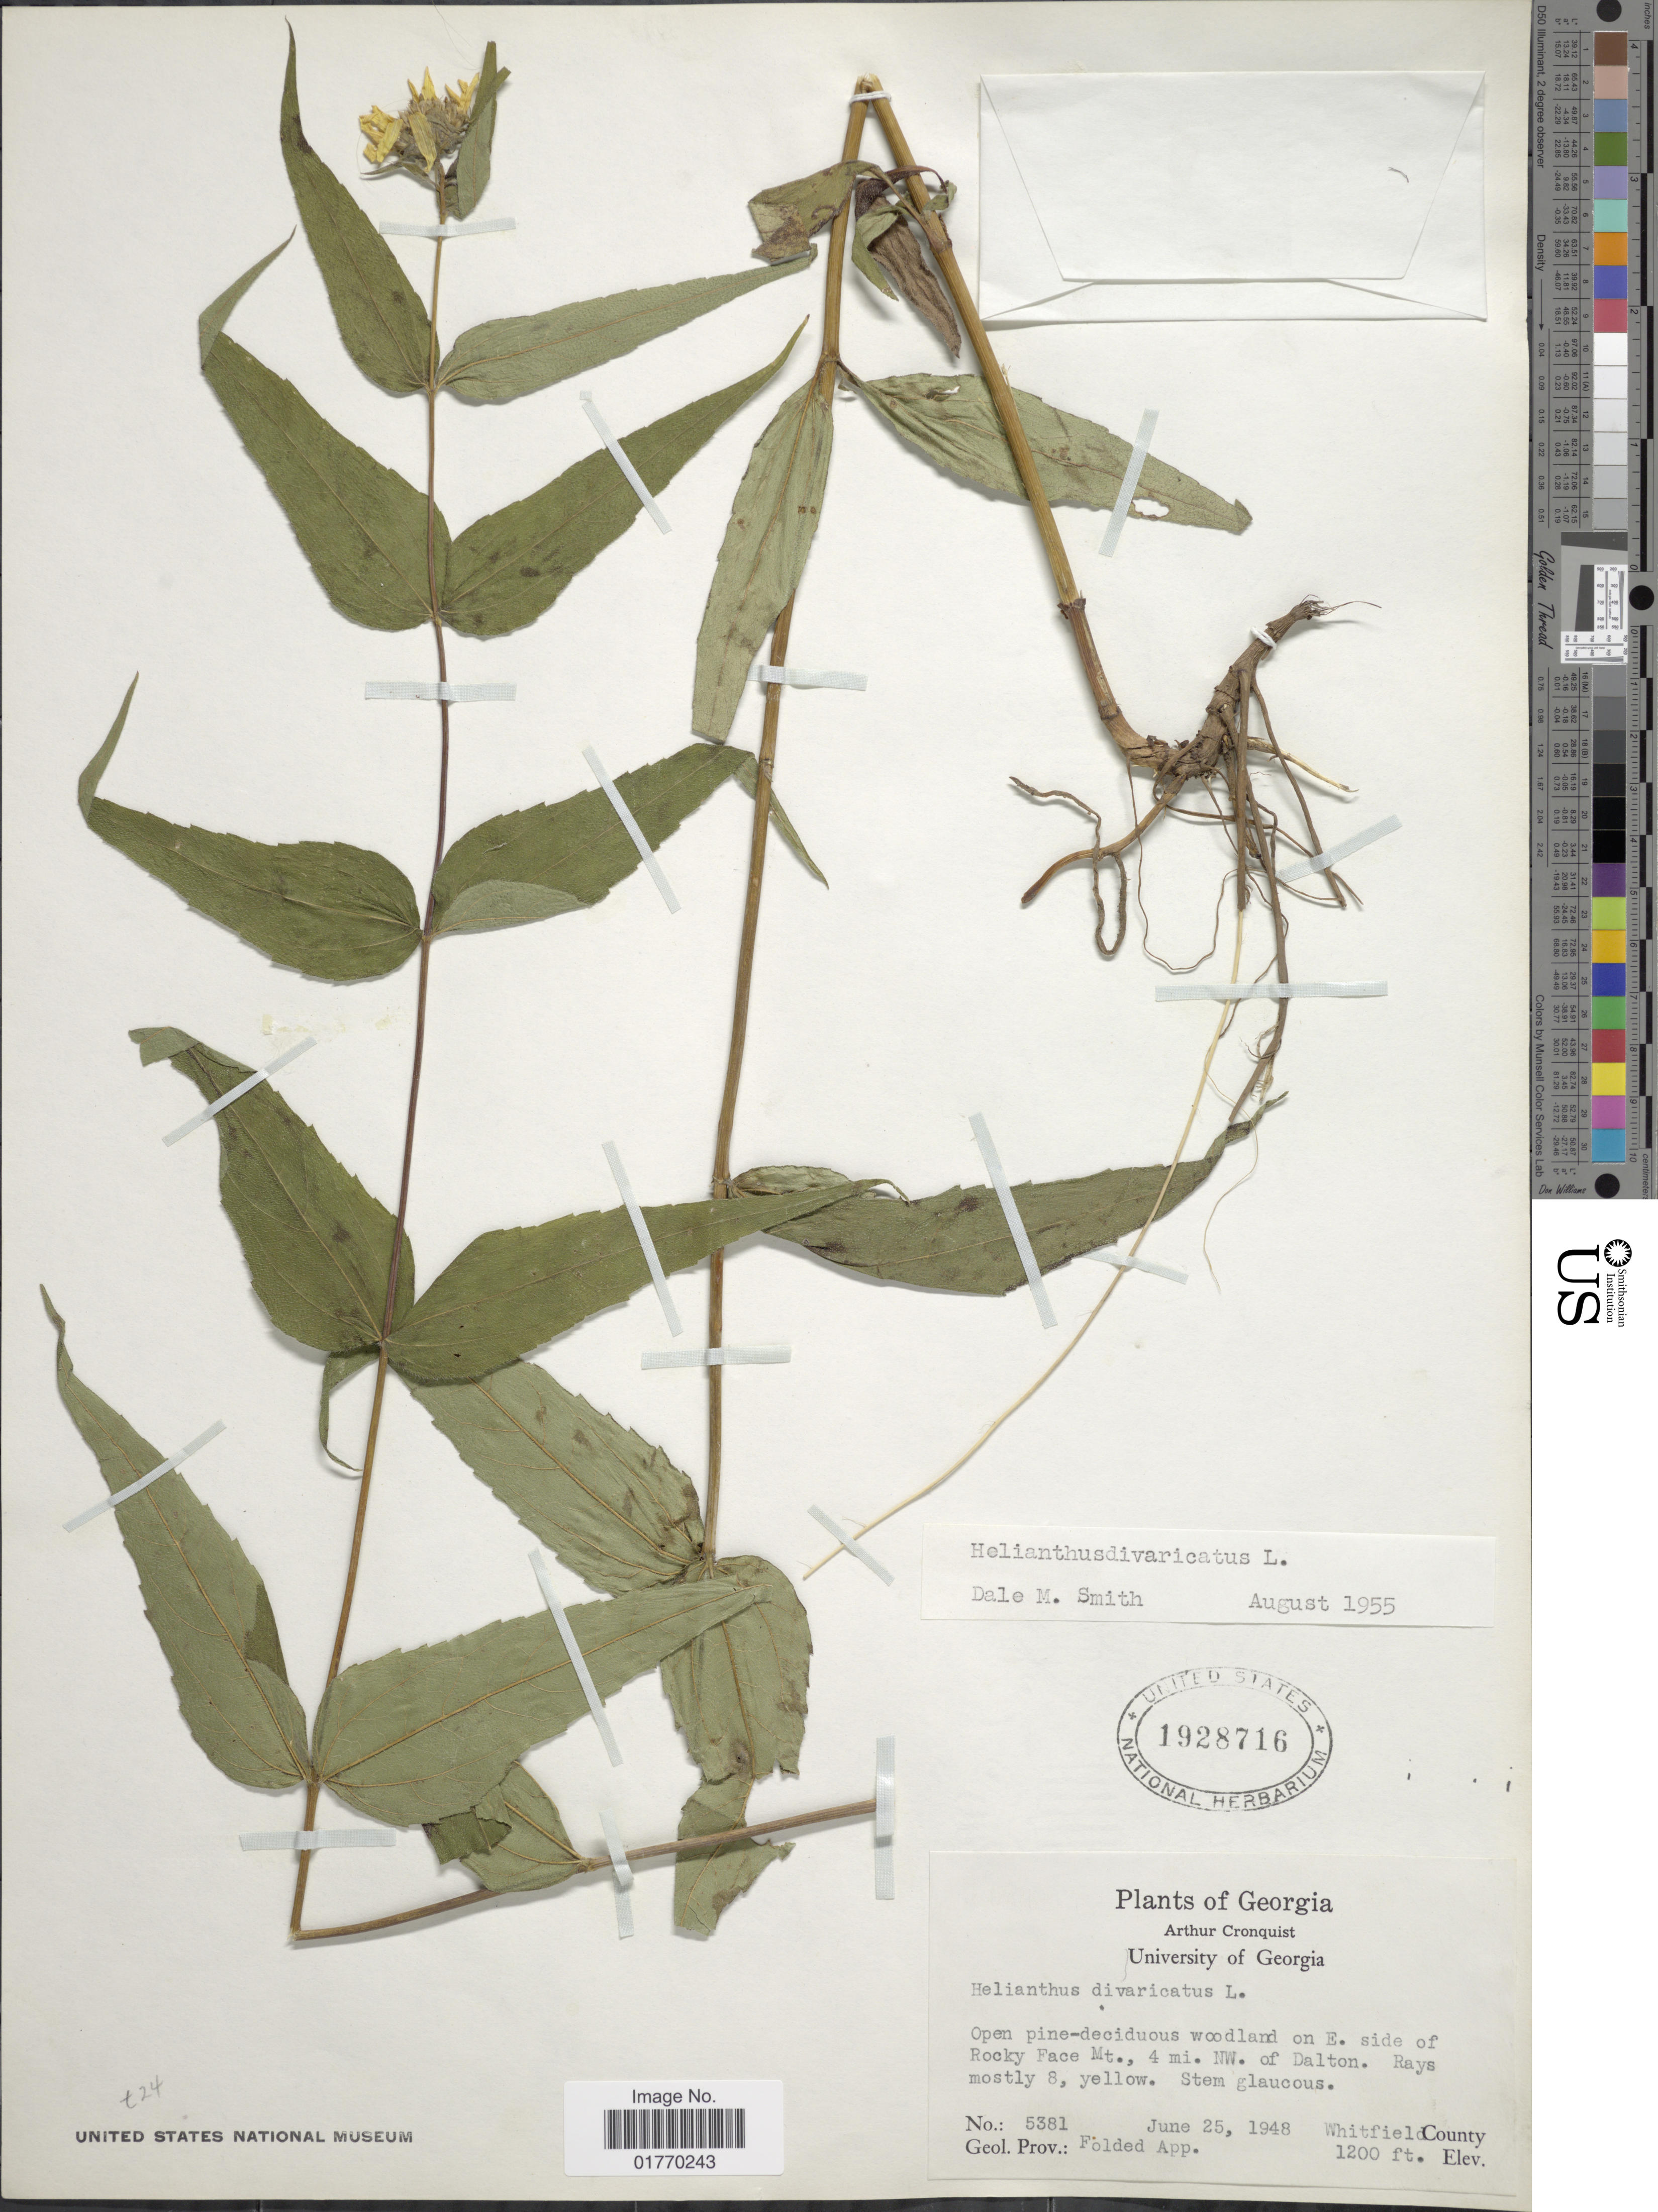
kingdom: Plantae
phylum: Tracheophyta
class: Magnoliopsida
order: Asterales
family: Asteraceae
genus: Helianthus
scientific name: Helianthus divaricatus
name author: L.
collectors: A. J. Cronquist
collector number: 5381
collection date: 1948-06-25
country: United States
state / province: Georgia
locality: Woodland on E. side of Rocky Face Mt., 4 mi. NW. of Dalton, Rays mostly 8, Whitfield County, Geol. Prov.: Folded App.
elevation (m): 366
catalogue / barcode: US 1928716